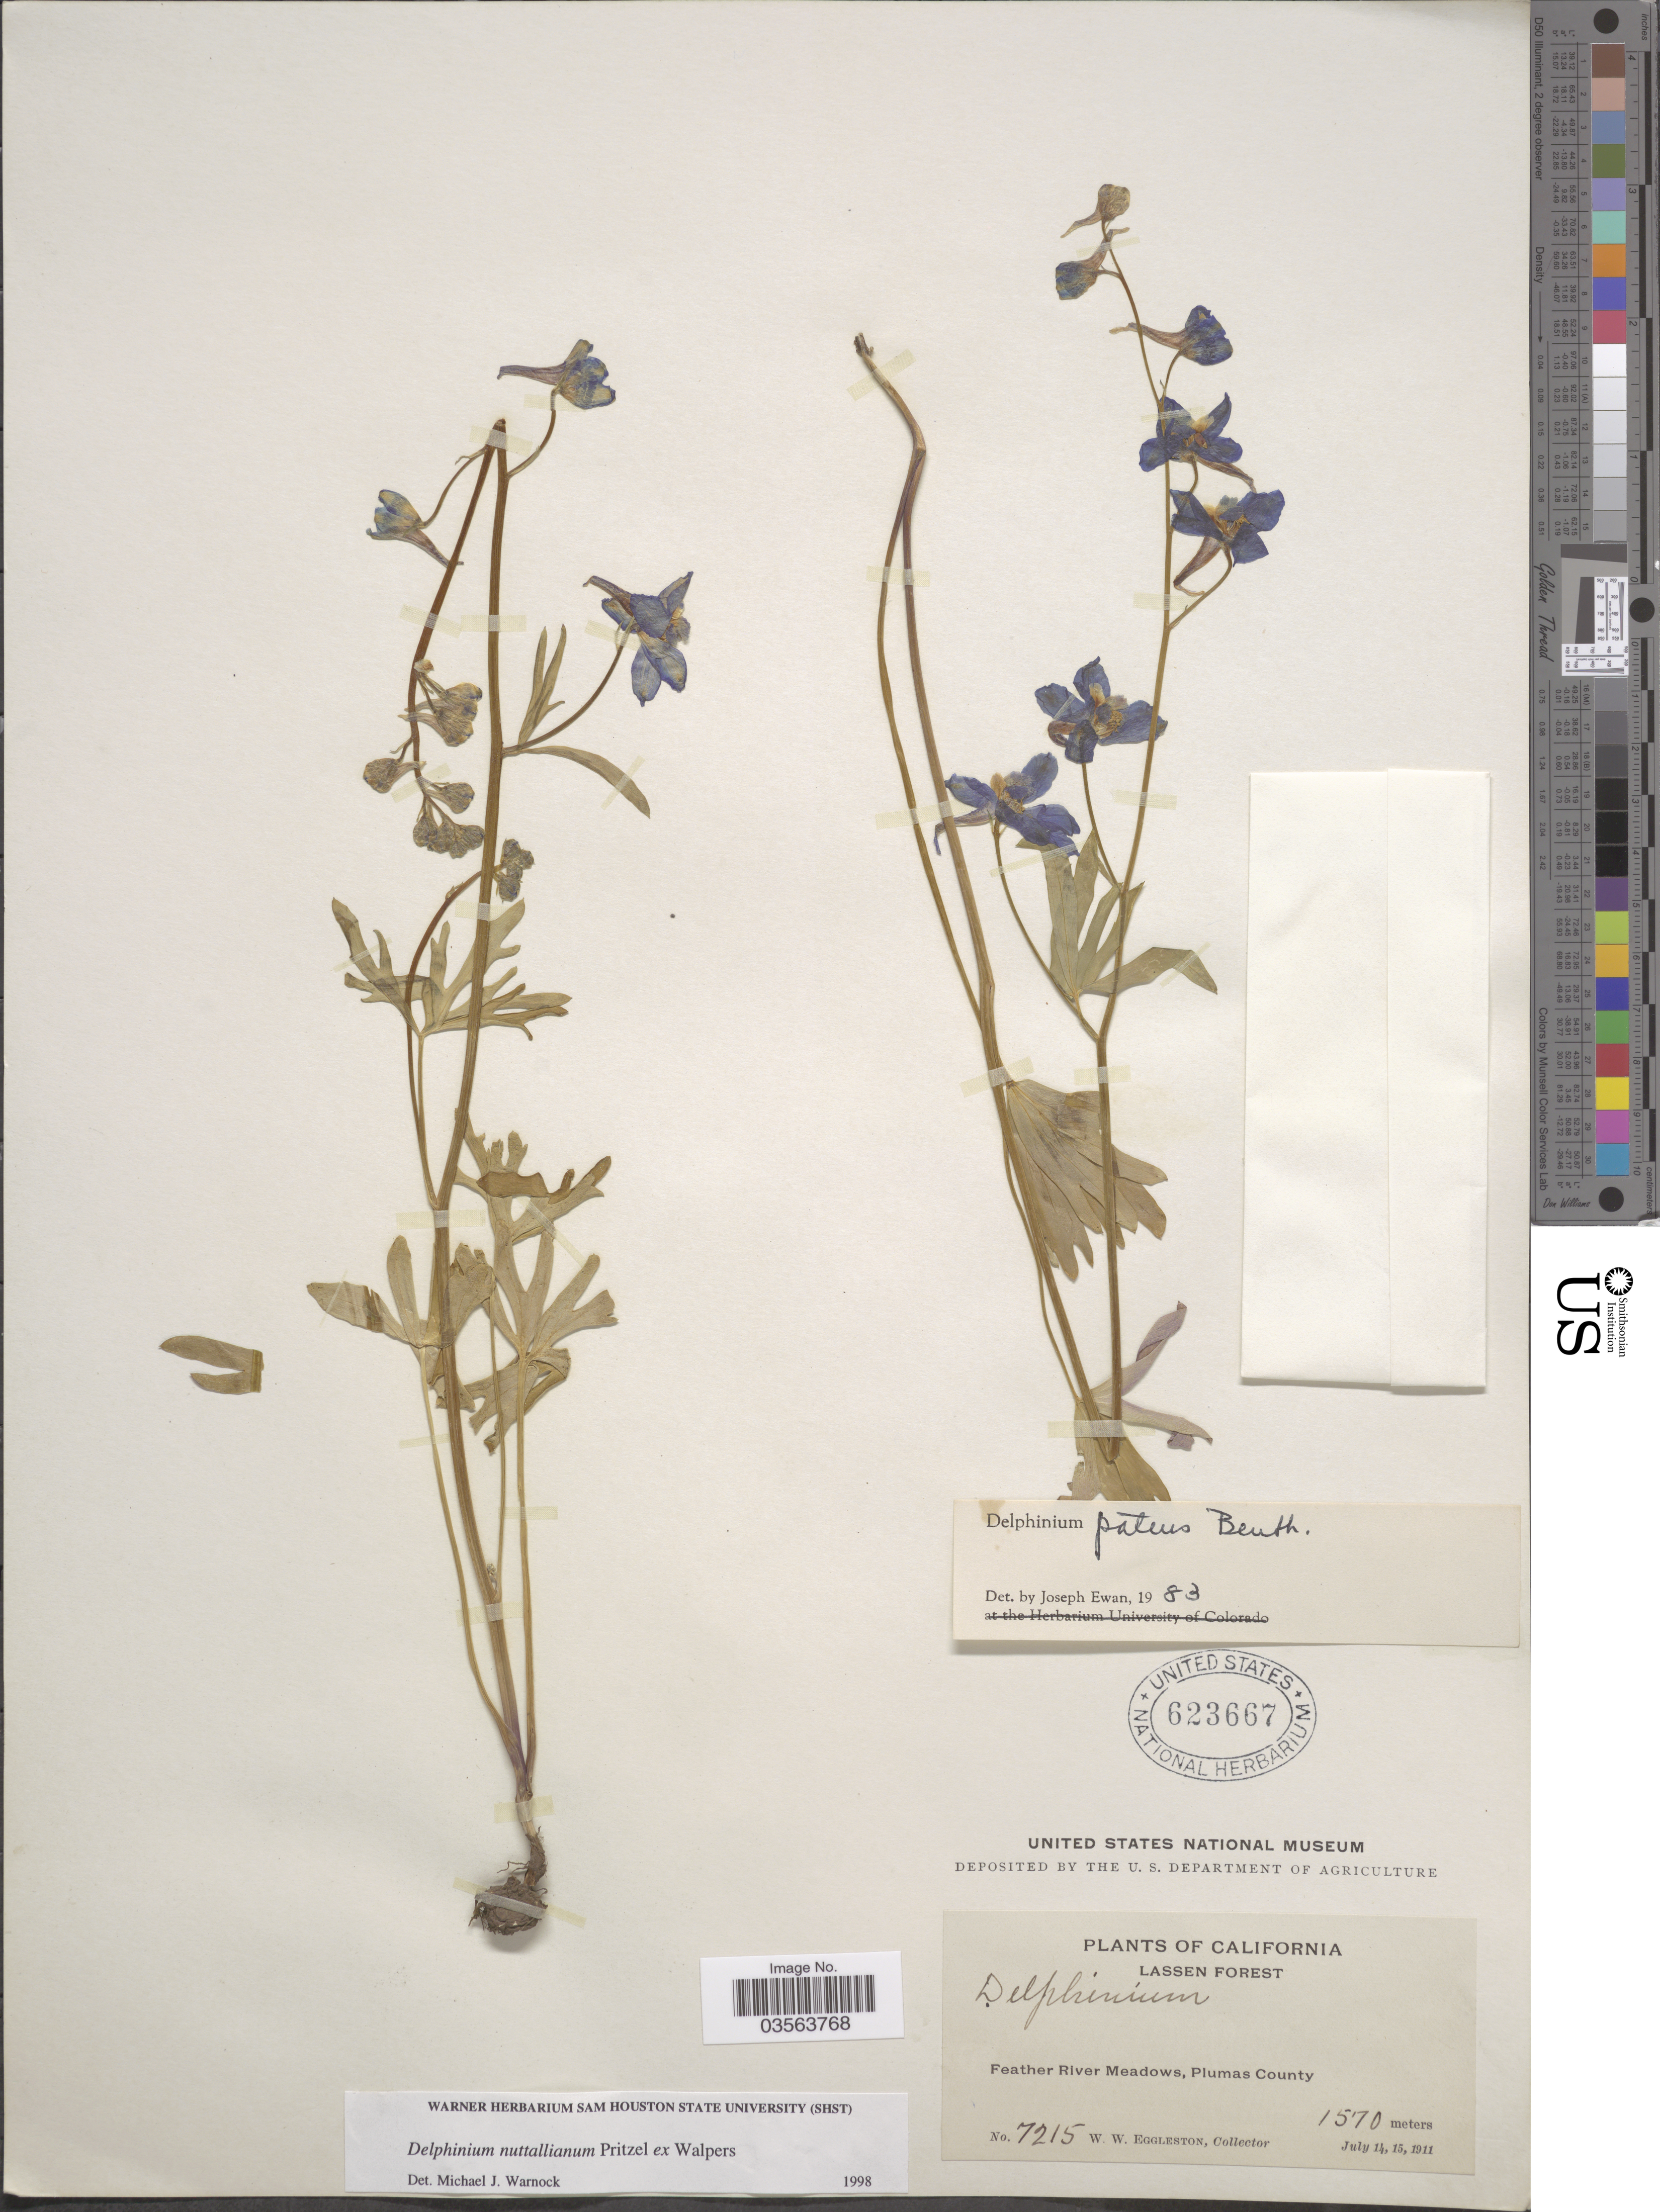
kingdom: Plantae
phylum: Tracheophyta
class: Magnoliopsida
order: Ranunculales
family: Ranunculaceae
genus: Delphinium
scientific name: Delphinium nuttallianum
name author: E. Pritz. ex Walpers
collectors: W. W. Eggleston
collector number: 7215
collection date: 1911-07-14/1911-07-15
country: United States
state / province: California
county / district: Plumas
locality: Lassen Forest. Feather River Meadows, Plumas County.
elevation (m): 1570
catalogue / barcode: US 623667